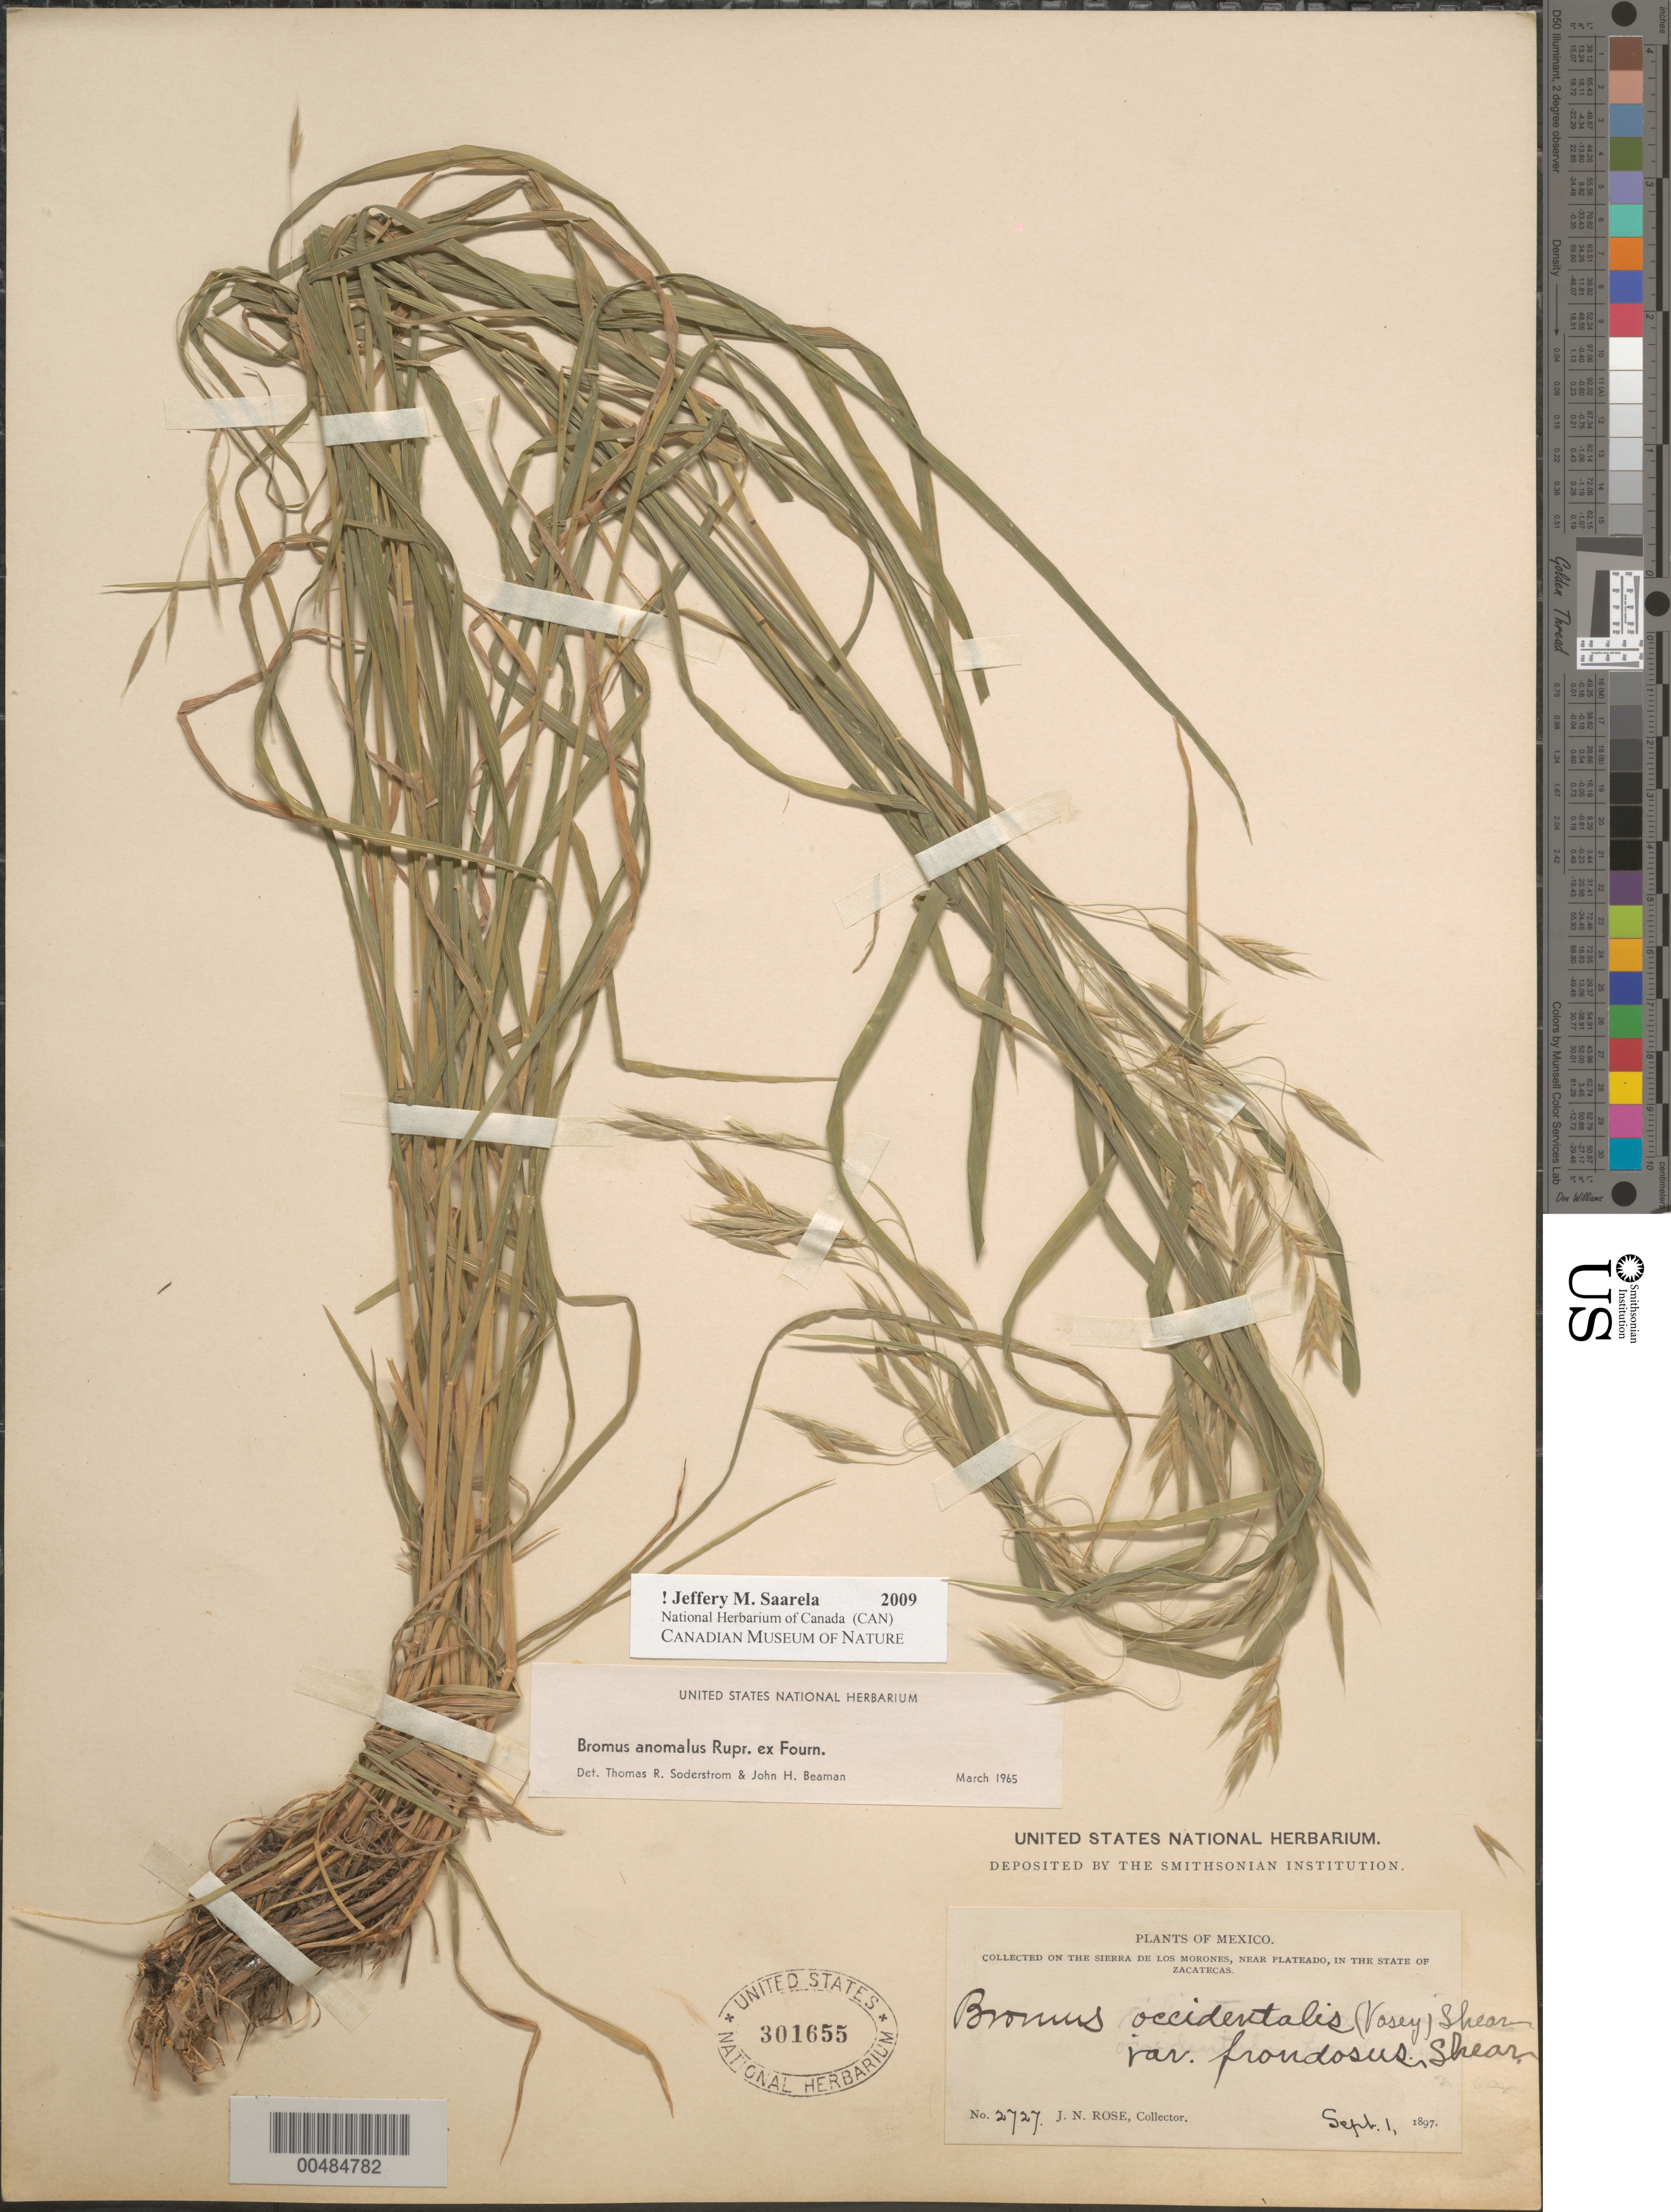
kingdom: Plantae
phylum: Tracheophyta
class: Liliopsida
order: Poales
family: Poaceae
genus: Bromus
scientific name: Bromus anomalus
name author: Rupr. ex E. Fourn.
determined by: Soderstrom, T. R.; Beaman, J. H.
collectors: J. N. Rose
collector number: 2727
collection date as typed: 1 Sep 1897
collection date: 1897-09-01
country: Mexico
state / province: Zacatecas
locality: Sierra de los Morones, near Plateado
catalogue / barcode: US 301655